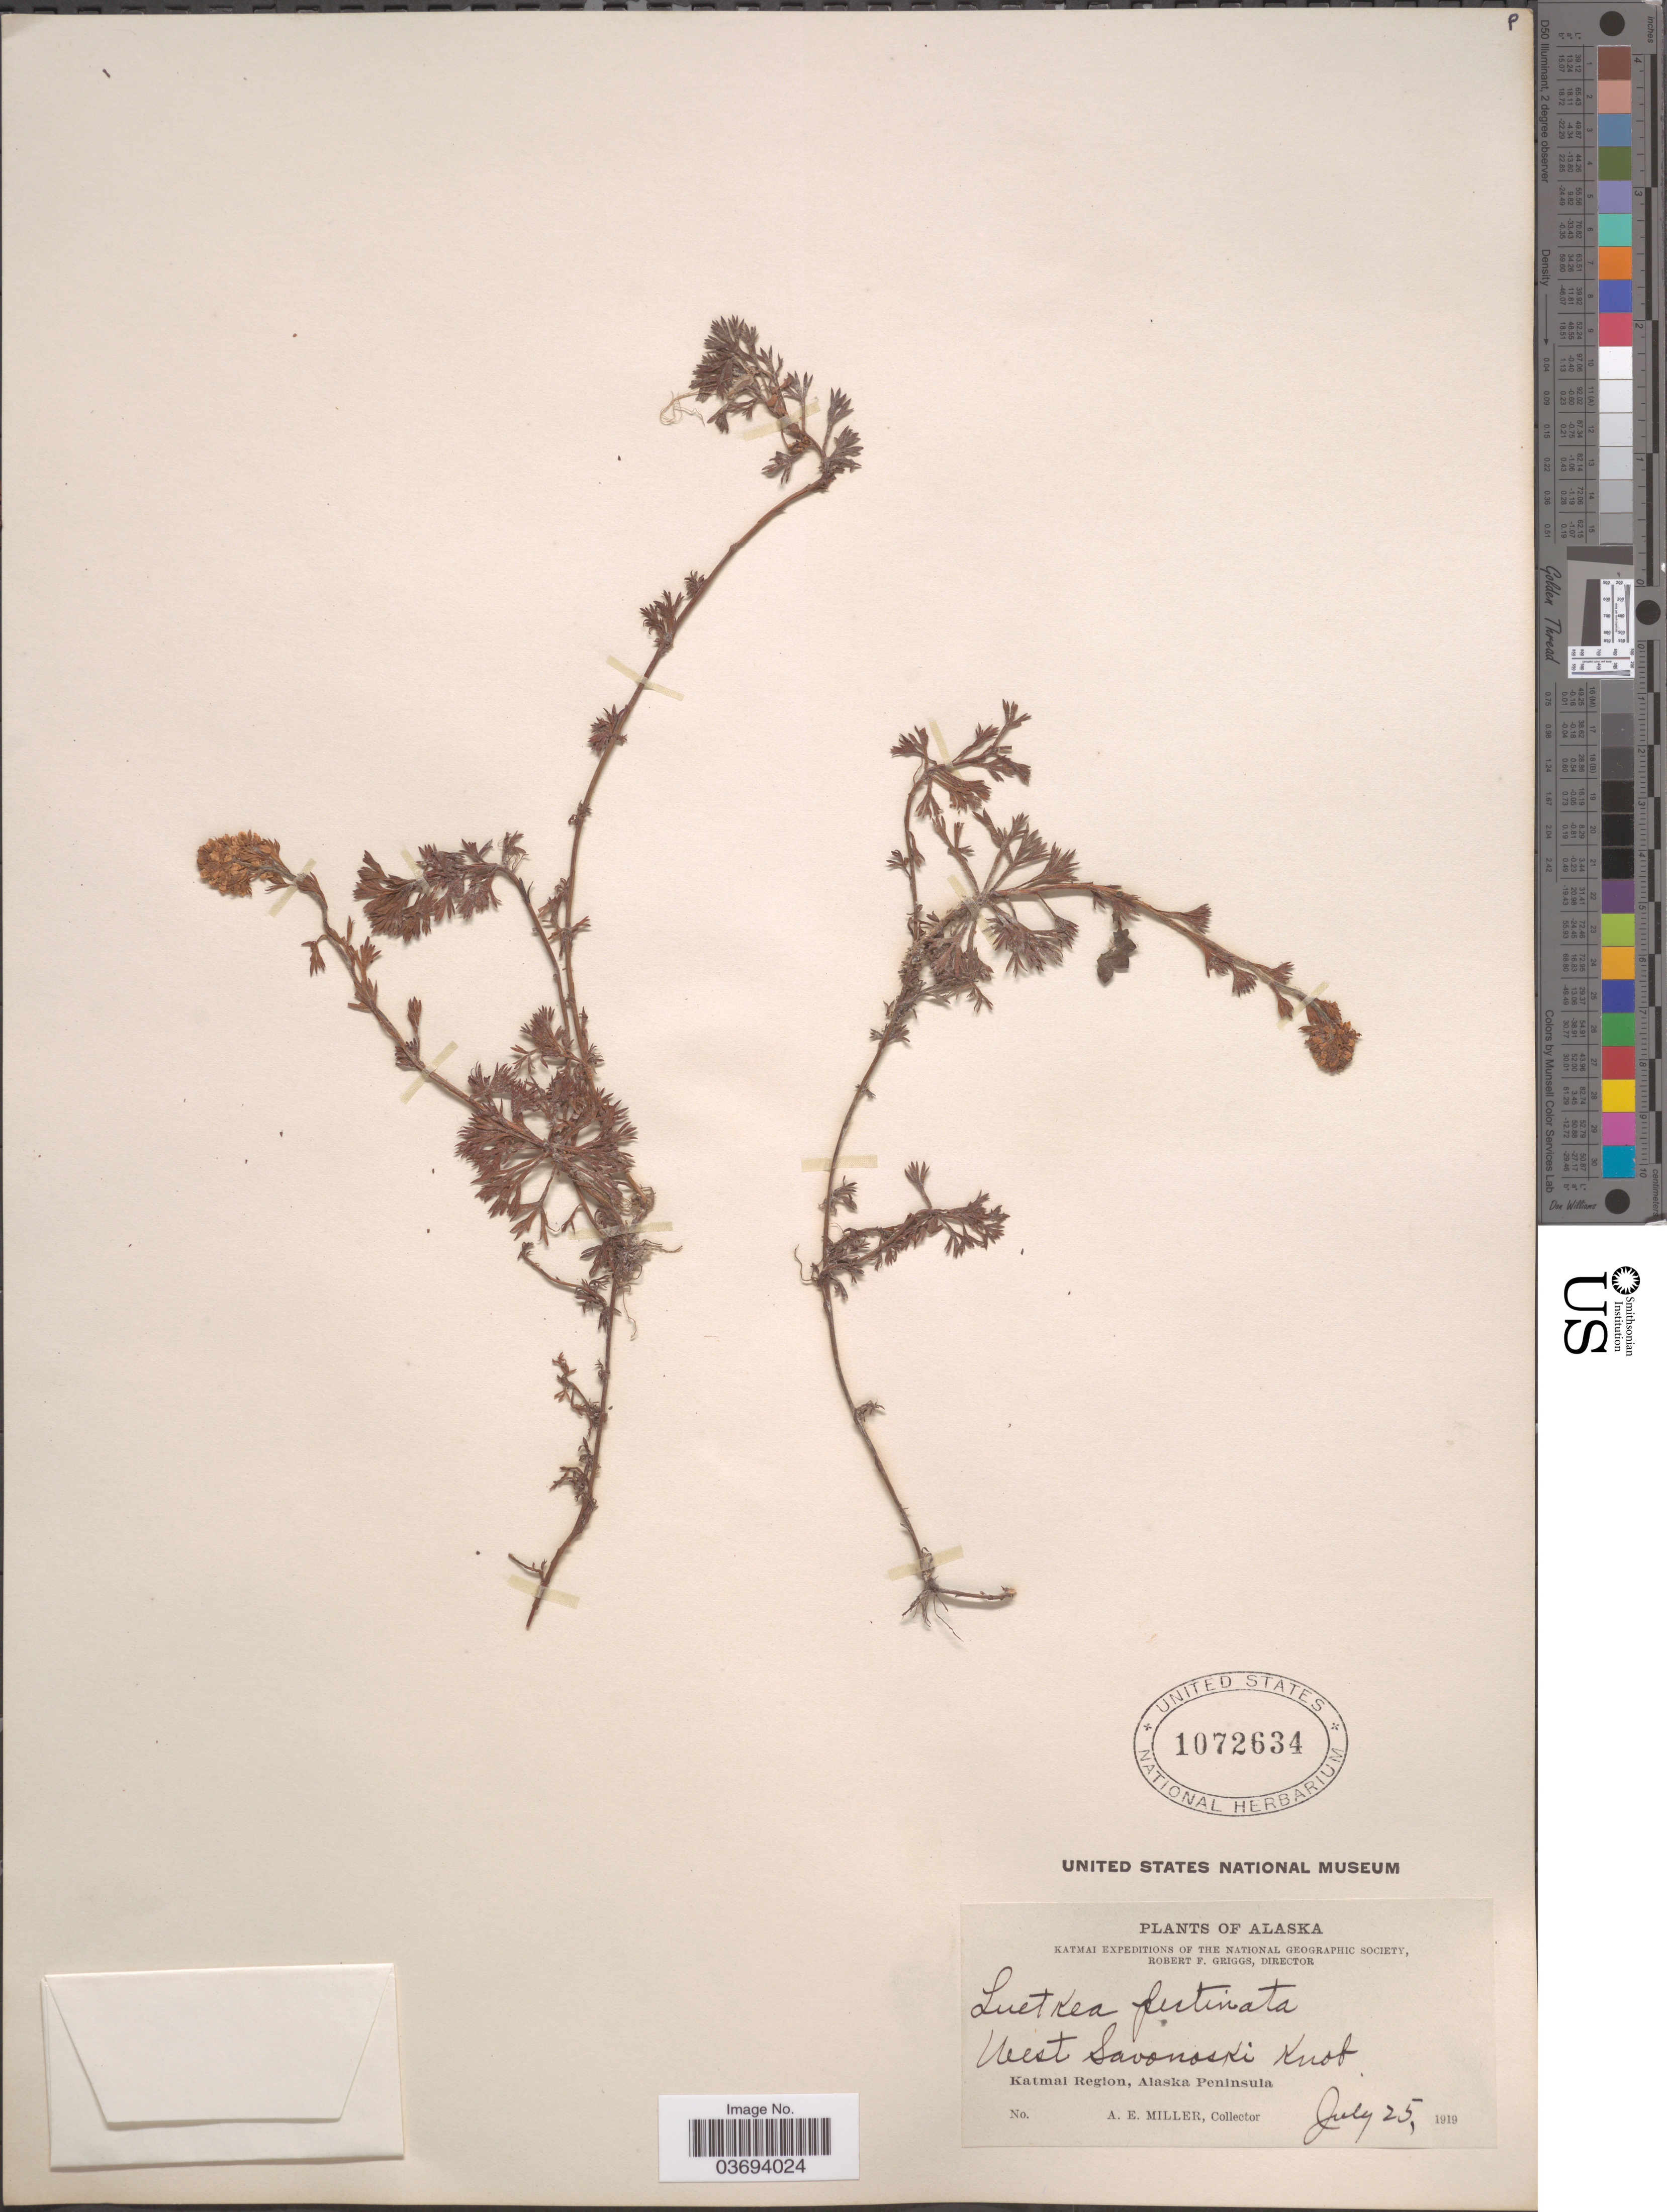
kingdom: Plantae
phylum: Tracheophyta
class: Magnoliopsida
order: Rosales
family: Rosaceae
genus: Luetkea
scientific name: Luetkea pectinata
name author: (Pursh) Kuntze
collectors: A. E. Miller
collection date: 1919-07-25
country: United States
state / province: Alaska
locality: West Savonoski Knob. Katmai Region, Alaska Peninsula.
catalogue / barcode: US 1072634